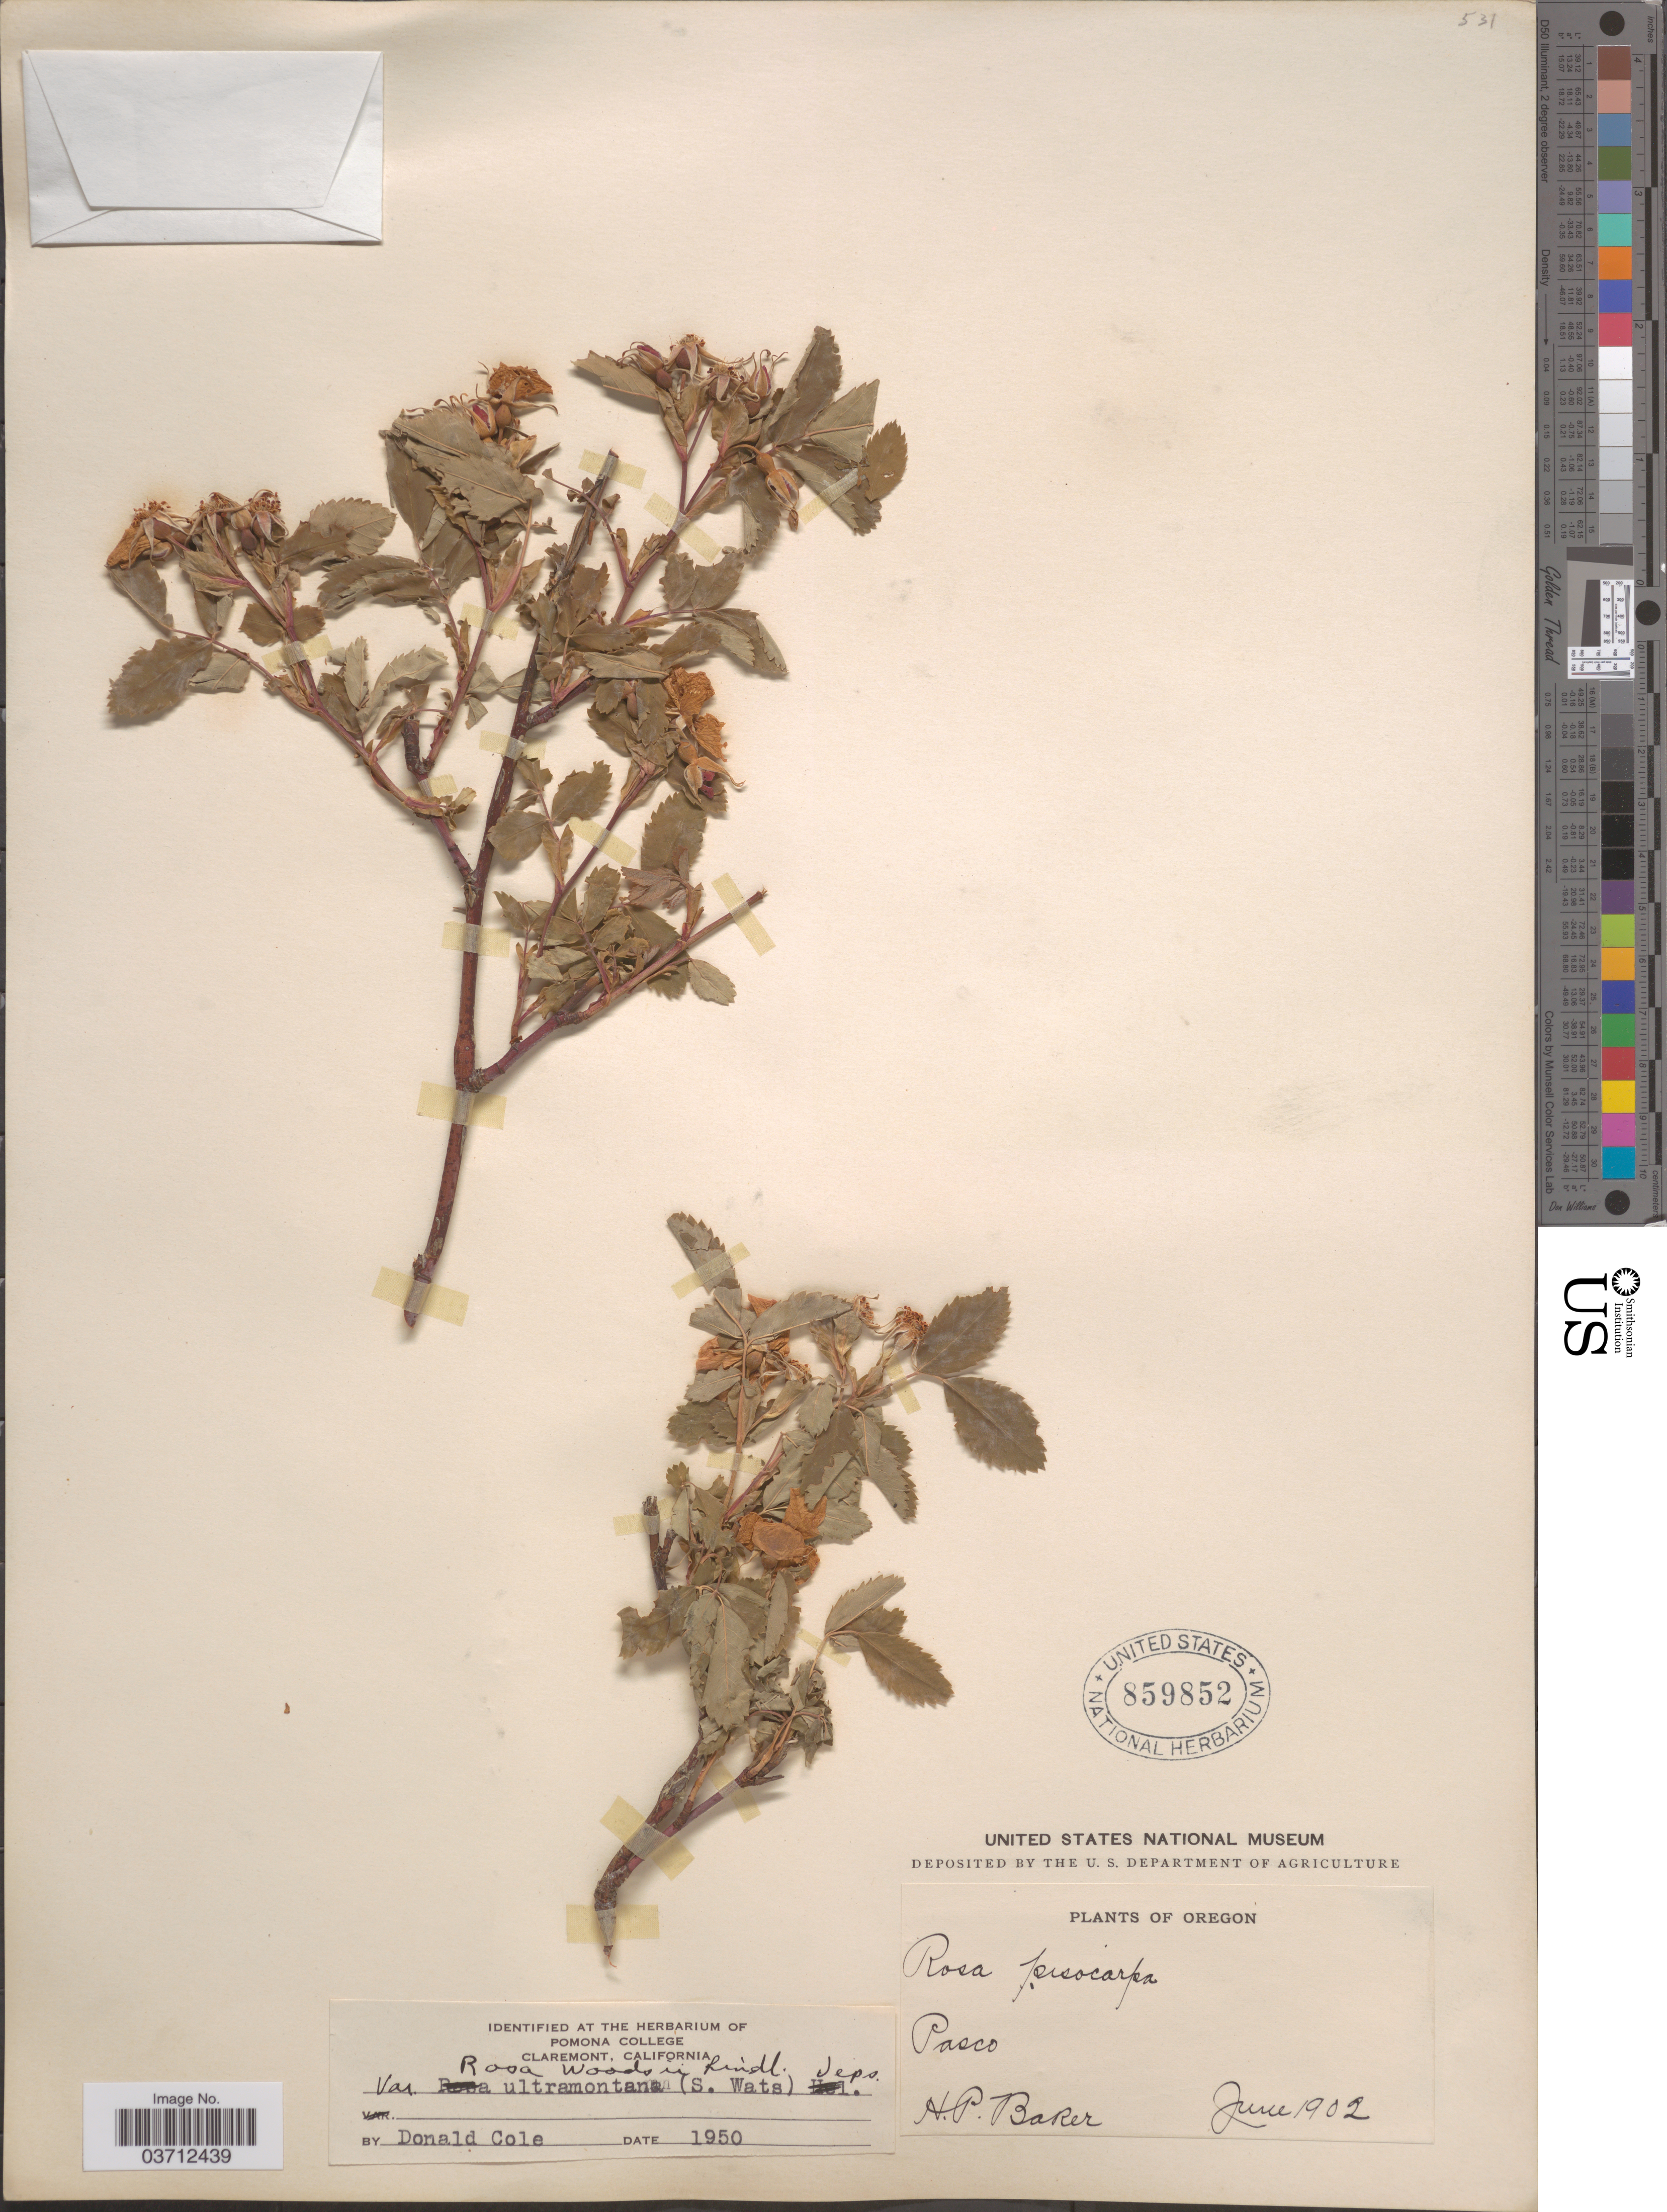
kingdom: Plantae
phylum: Tracheophyta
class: Magnoliopsida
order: Rosales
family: Rosaceae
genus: Rosa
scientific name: Rosa woodsii var. ultramontana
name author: Lindl.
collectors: H. P. Baker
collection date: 1902-06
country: United States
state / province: Oregon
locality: Pasco.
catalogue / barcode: US 859852